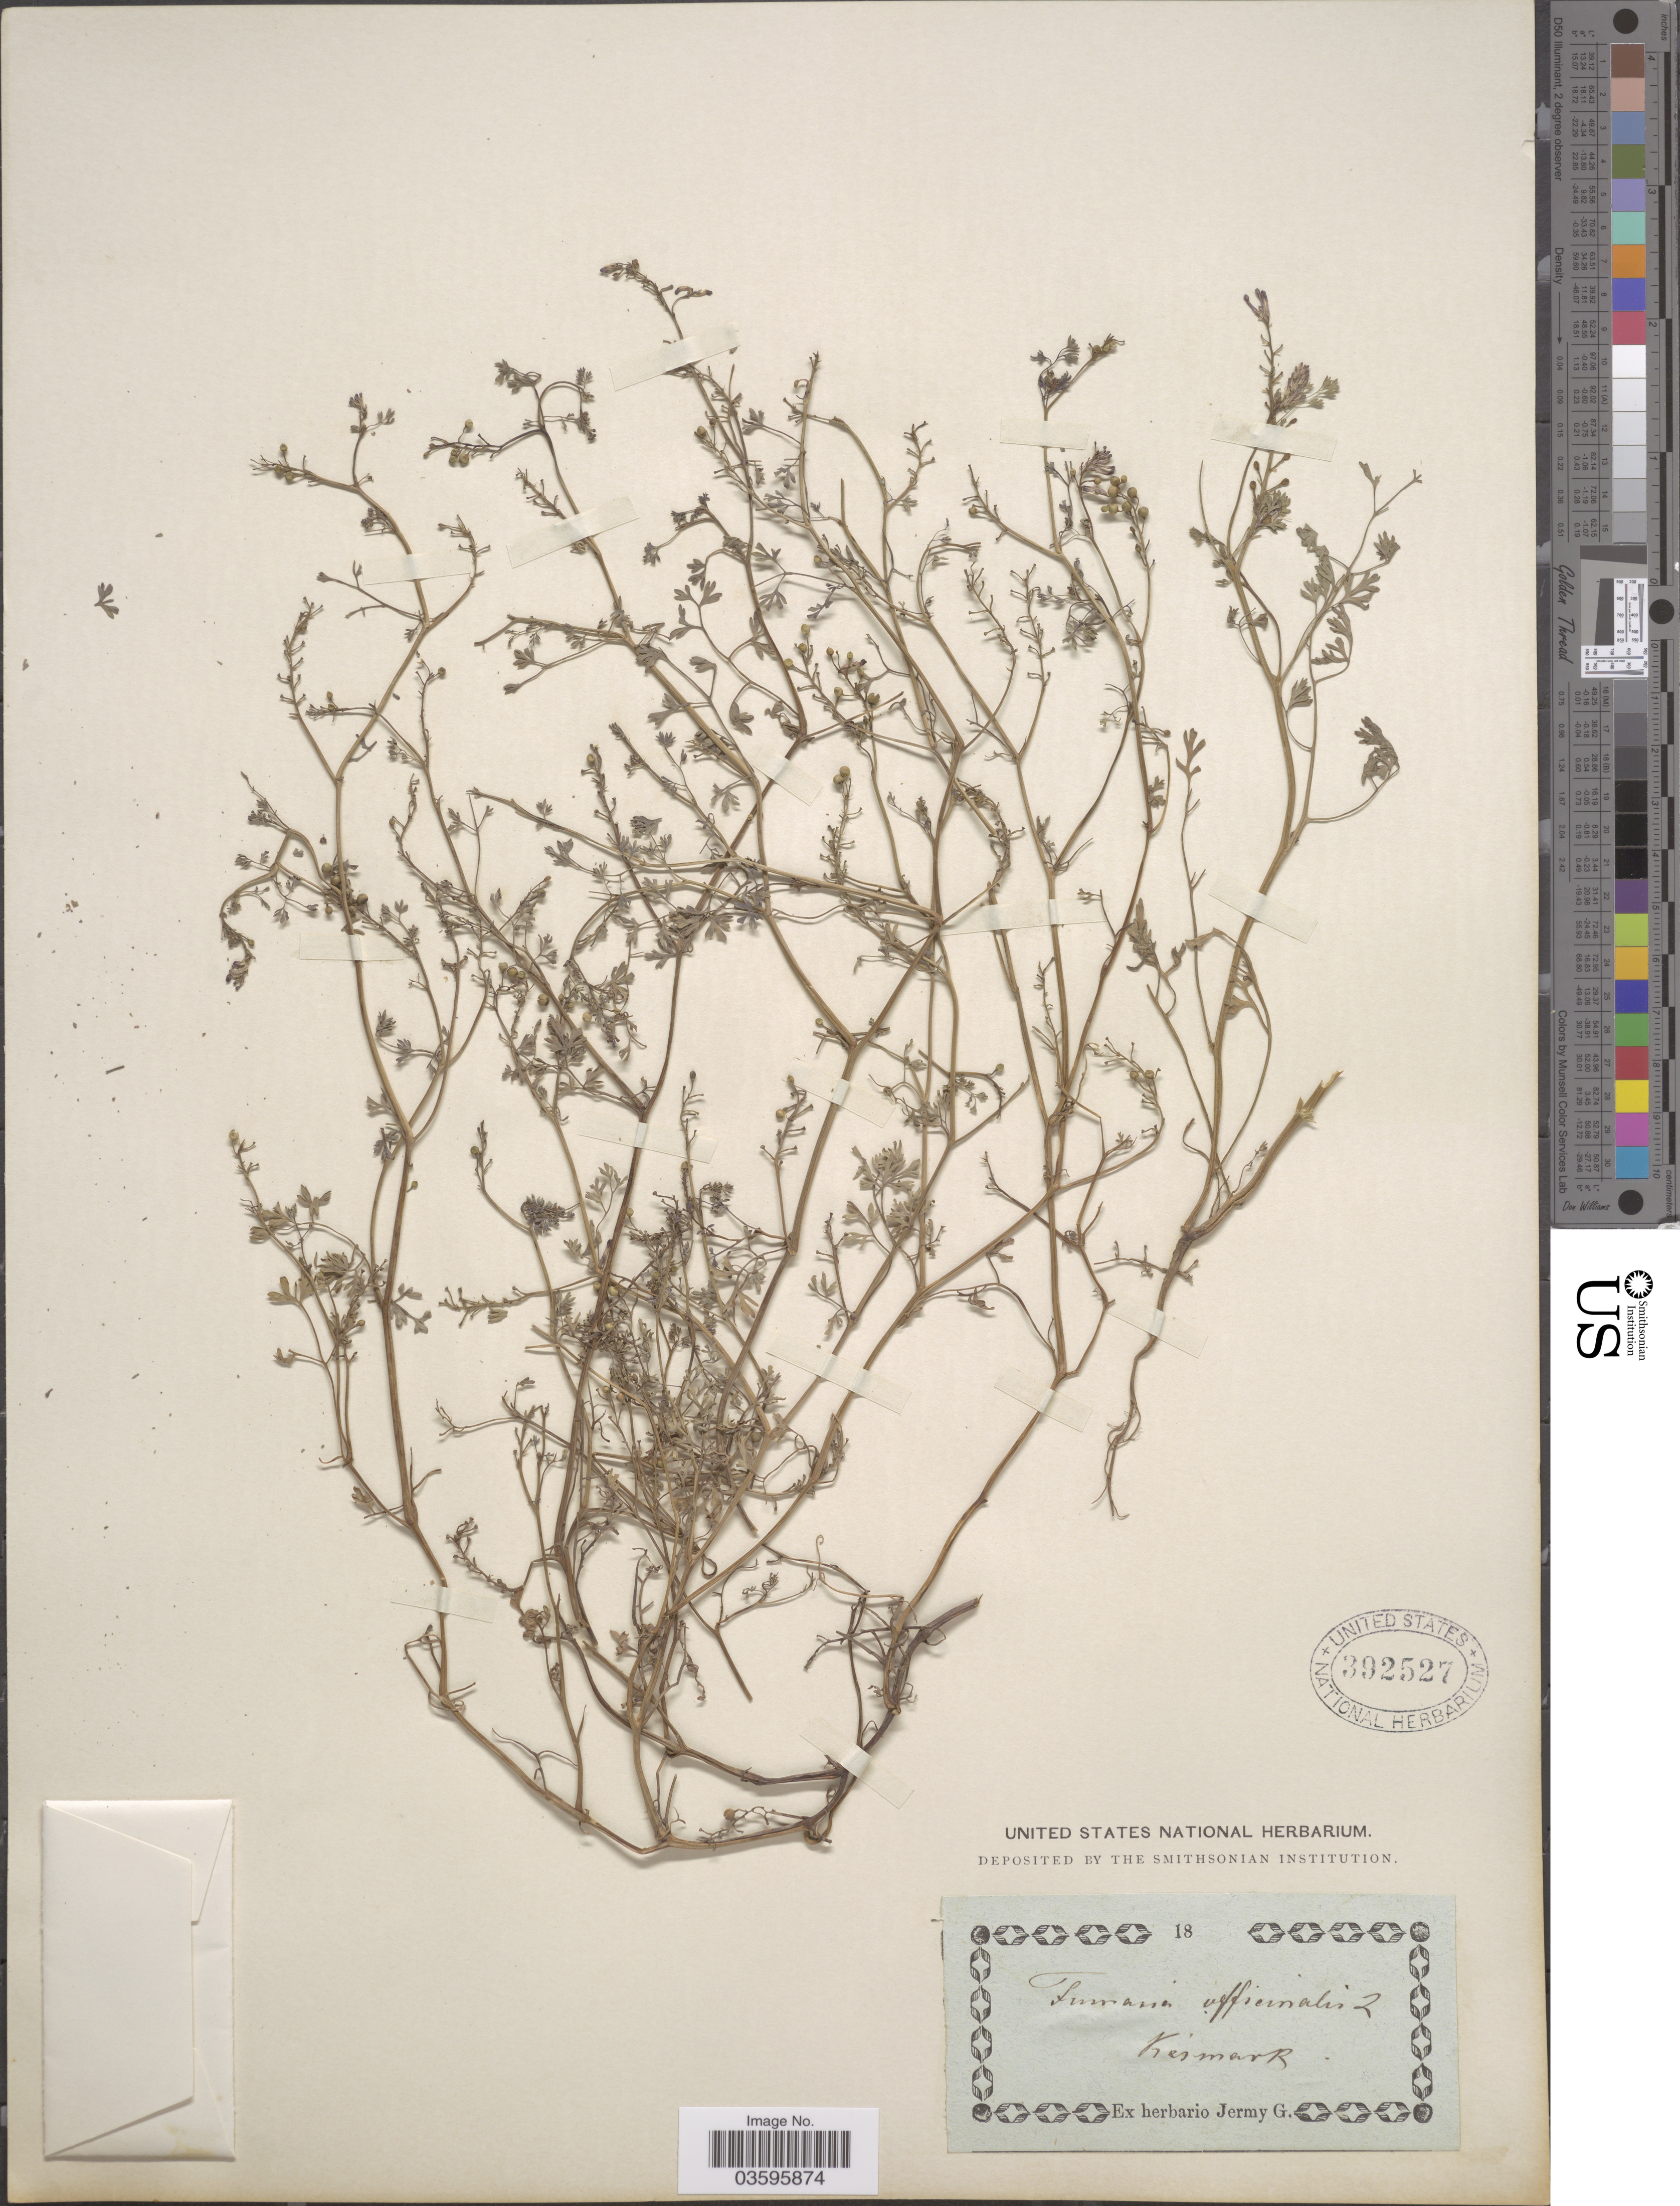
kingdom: Plantae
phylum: Tracheophyta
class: Magnoliopsida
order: Ranunculales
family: Papaveraceae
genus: Fumaria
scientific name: Fumaria officinalis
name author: L.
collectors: ex herb. G. Jermy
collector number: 18?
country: Slovakia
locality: Kesmark.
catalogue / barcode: US 392527